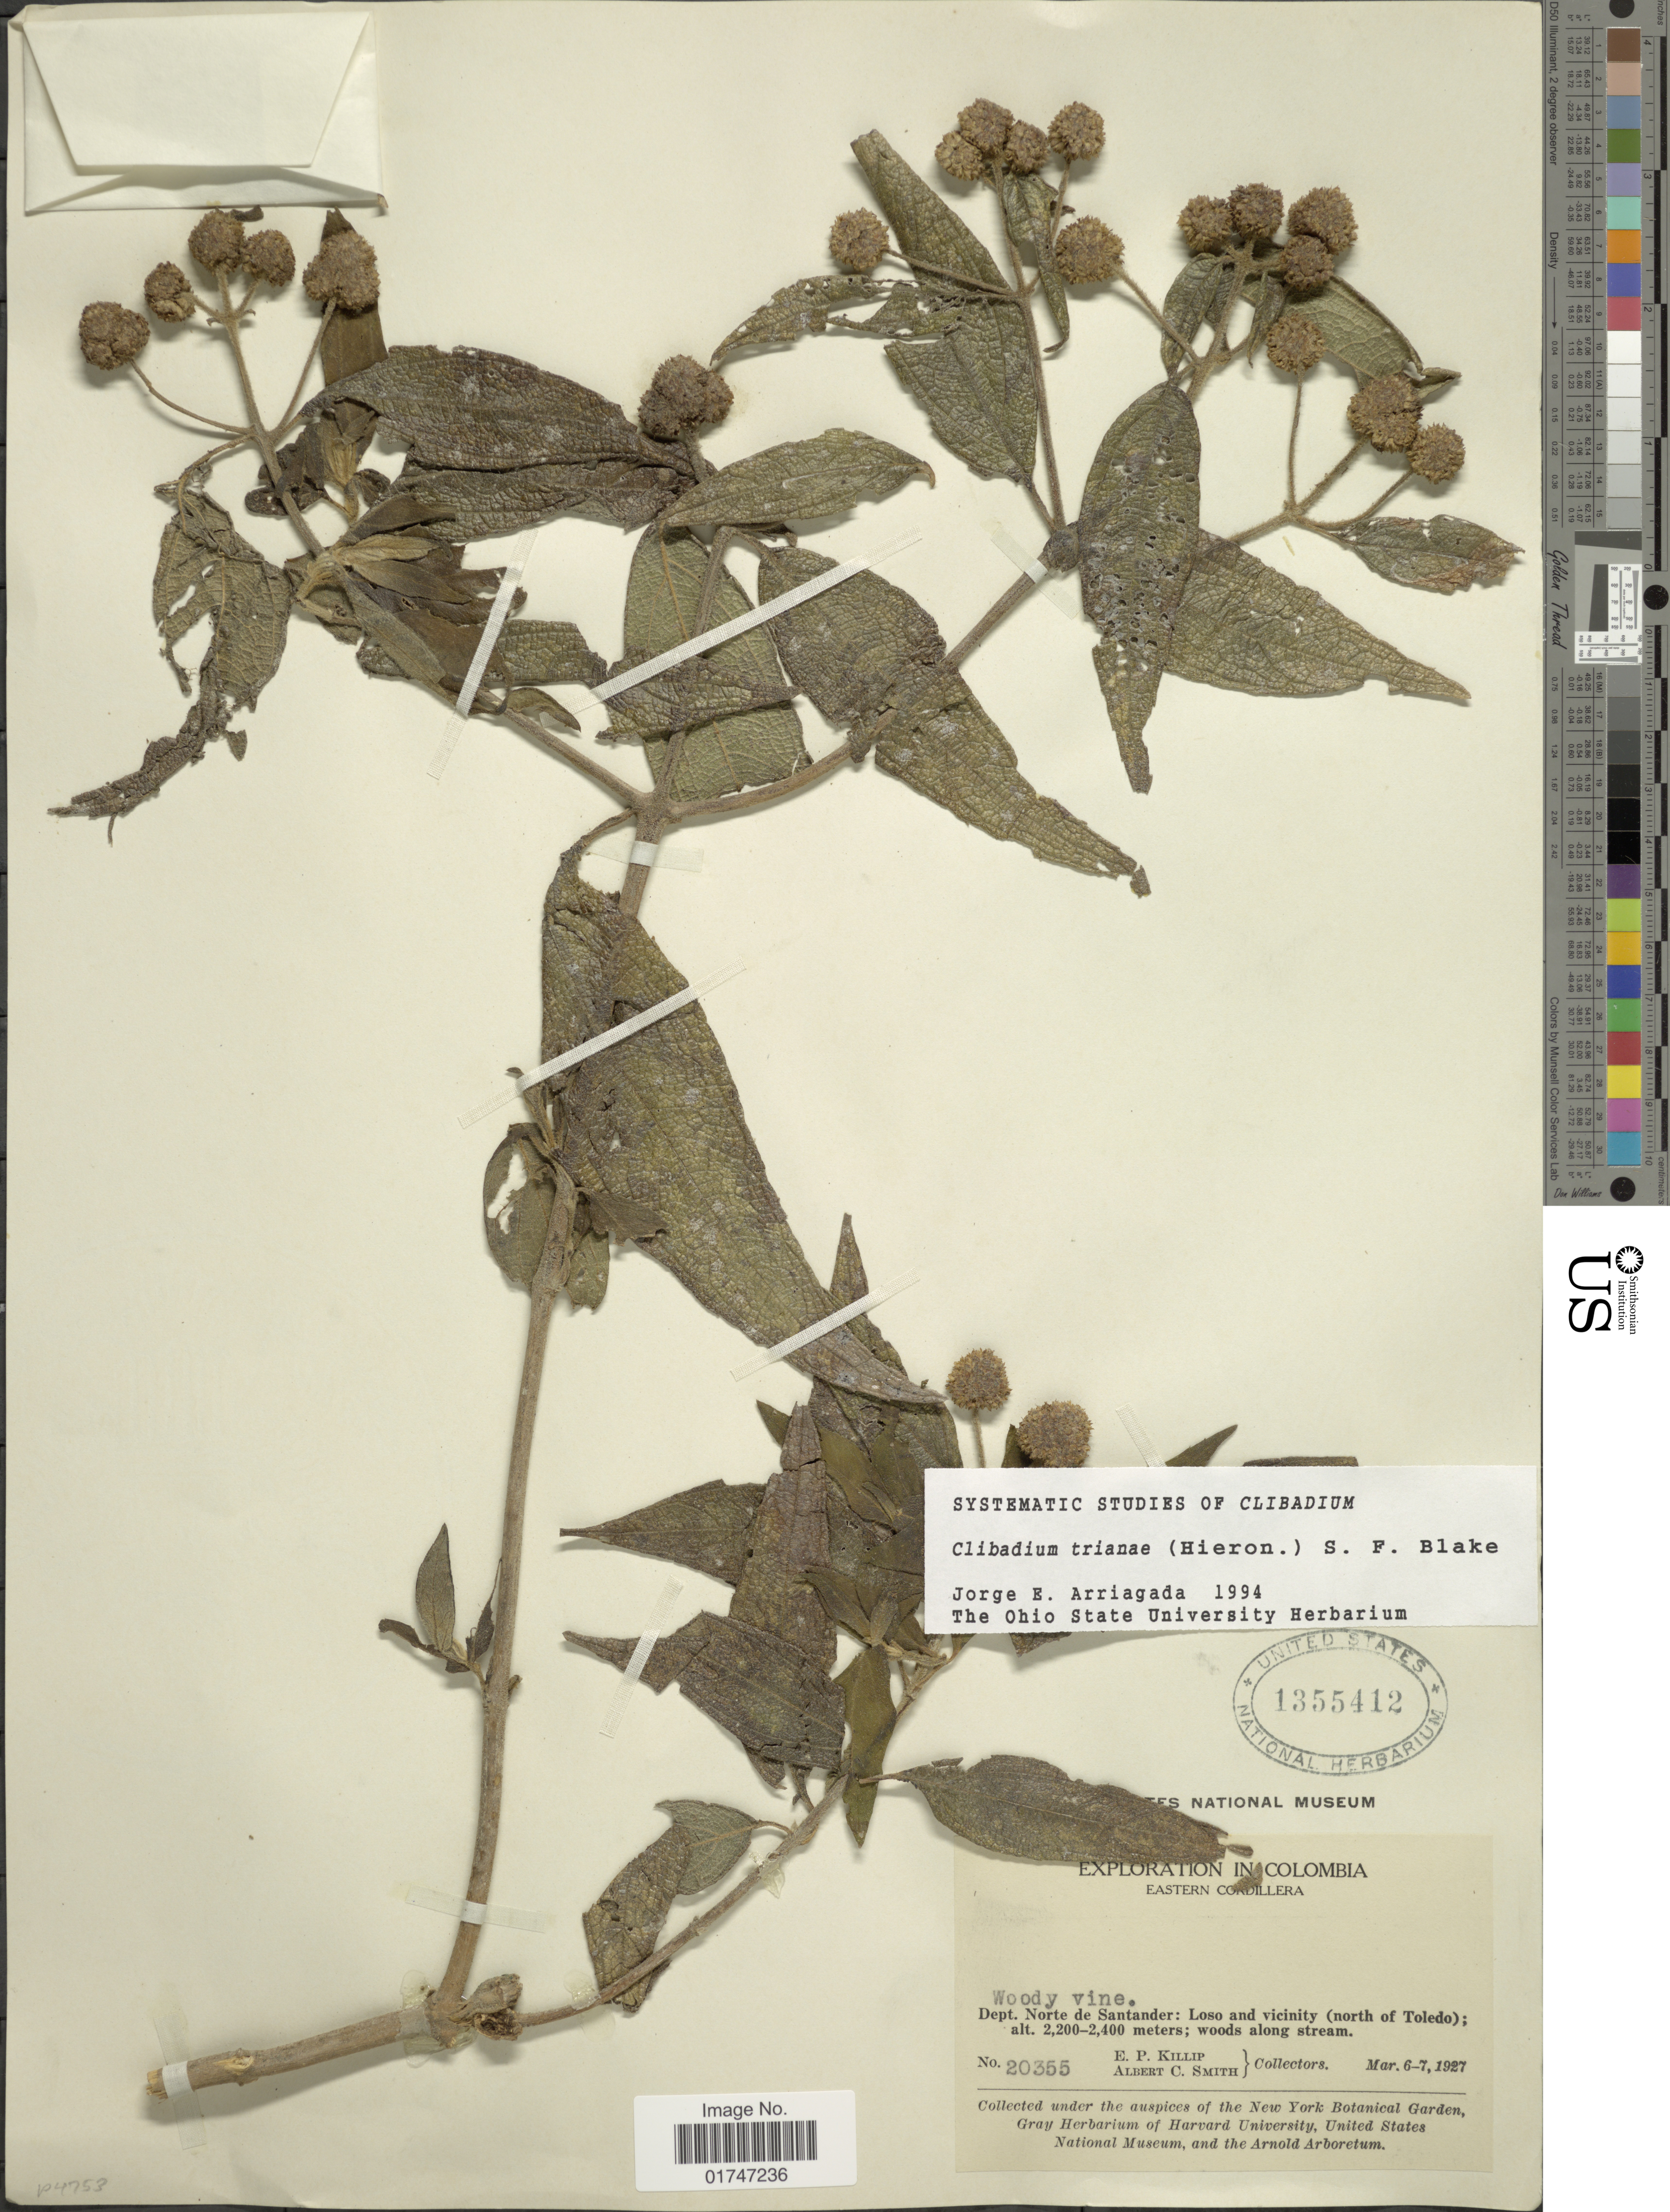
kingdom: Plantae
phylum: Tracheophyta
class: Magnoliopsida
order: Asterales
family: Asteraceae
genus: Clibadium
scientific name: Clibadium trianae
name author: (Hieron.) S.F. Blake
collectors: E. P. Killip & A. C. Smith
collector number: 20355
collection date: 1927-03-06/1927-03-07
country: Colombia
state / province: Norte de Santander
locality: Eastern Cordillera. Dept. Norte de Santander: Loso and vicinity (north of Toledo)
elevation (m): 2200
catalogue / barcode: US 1355412